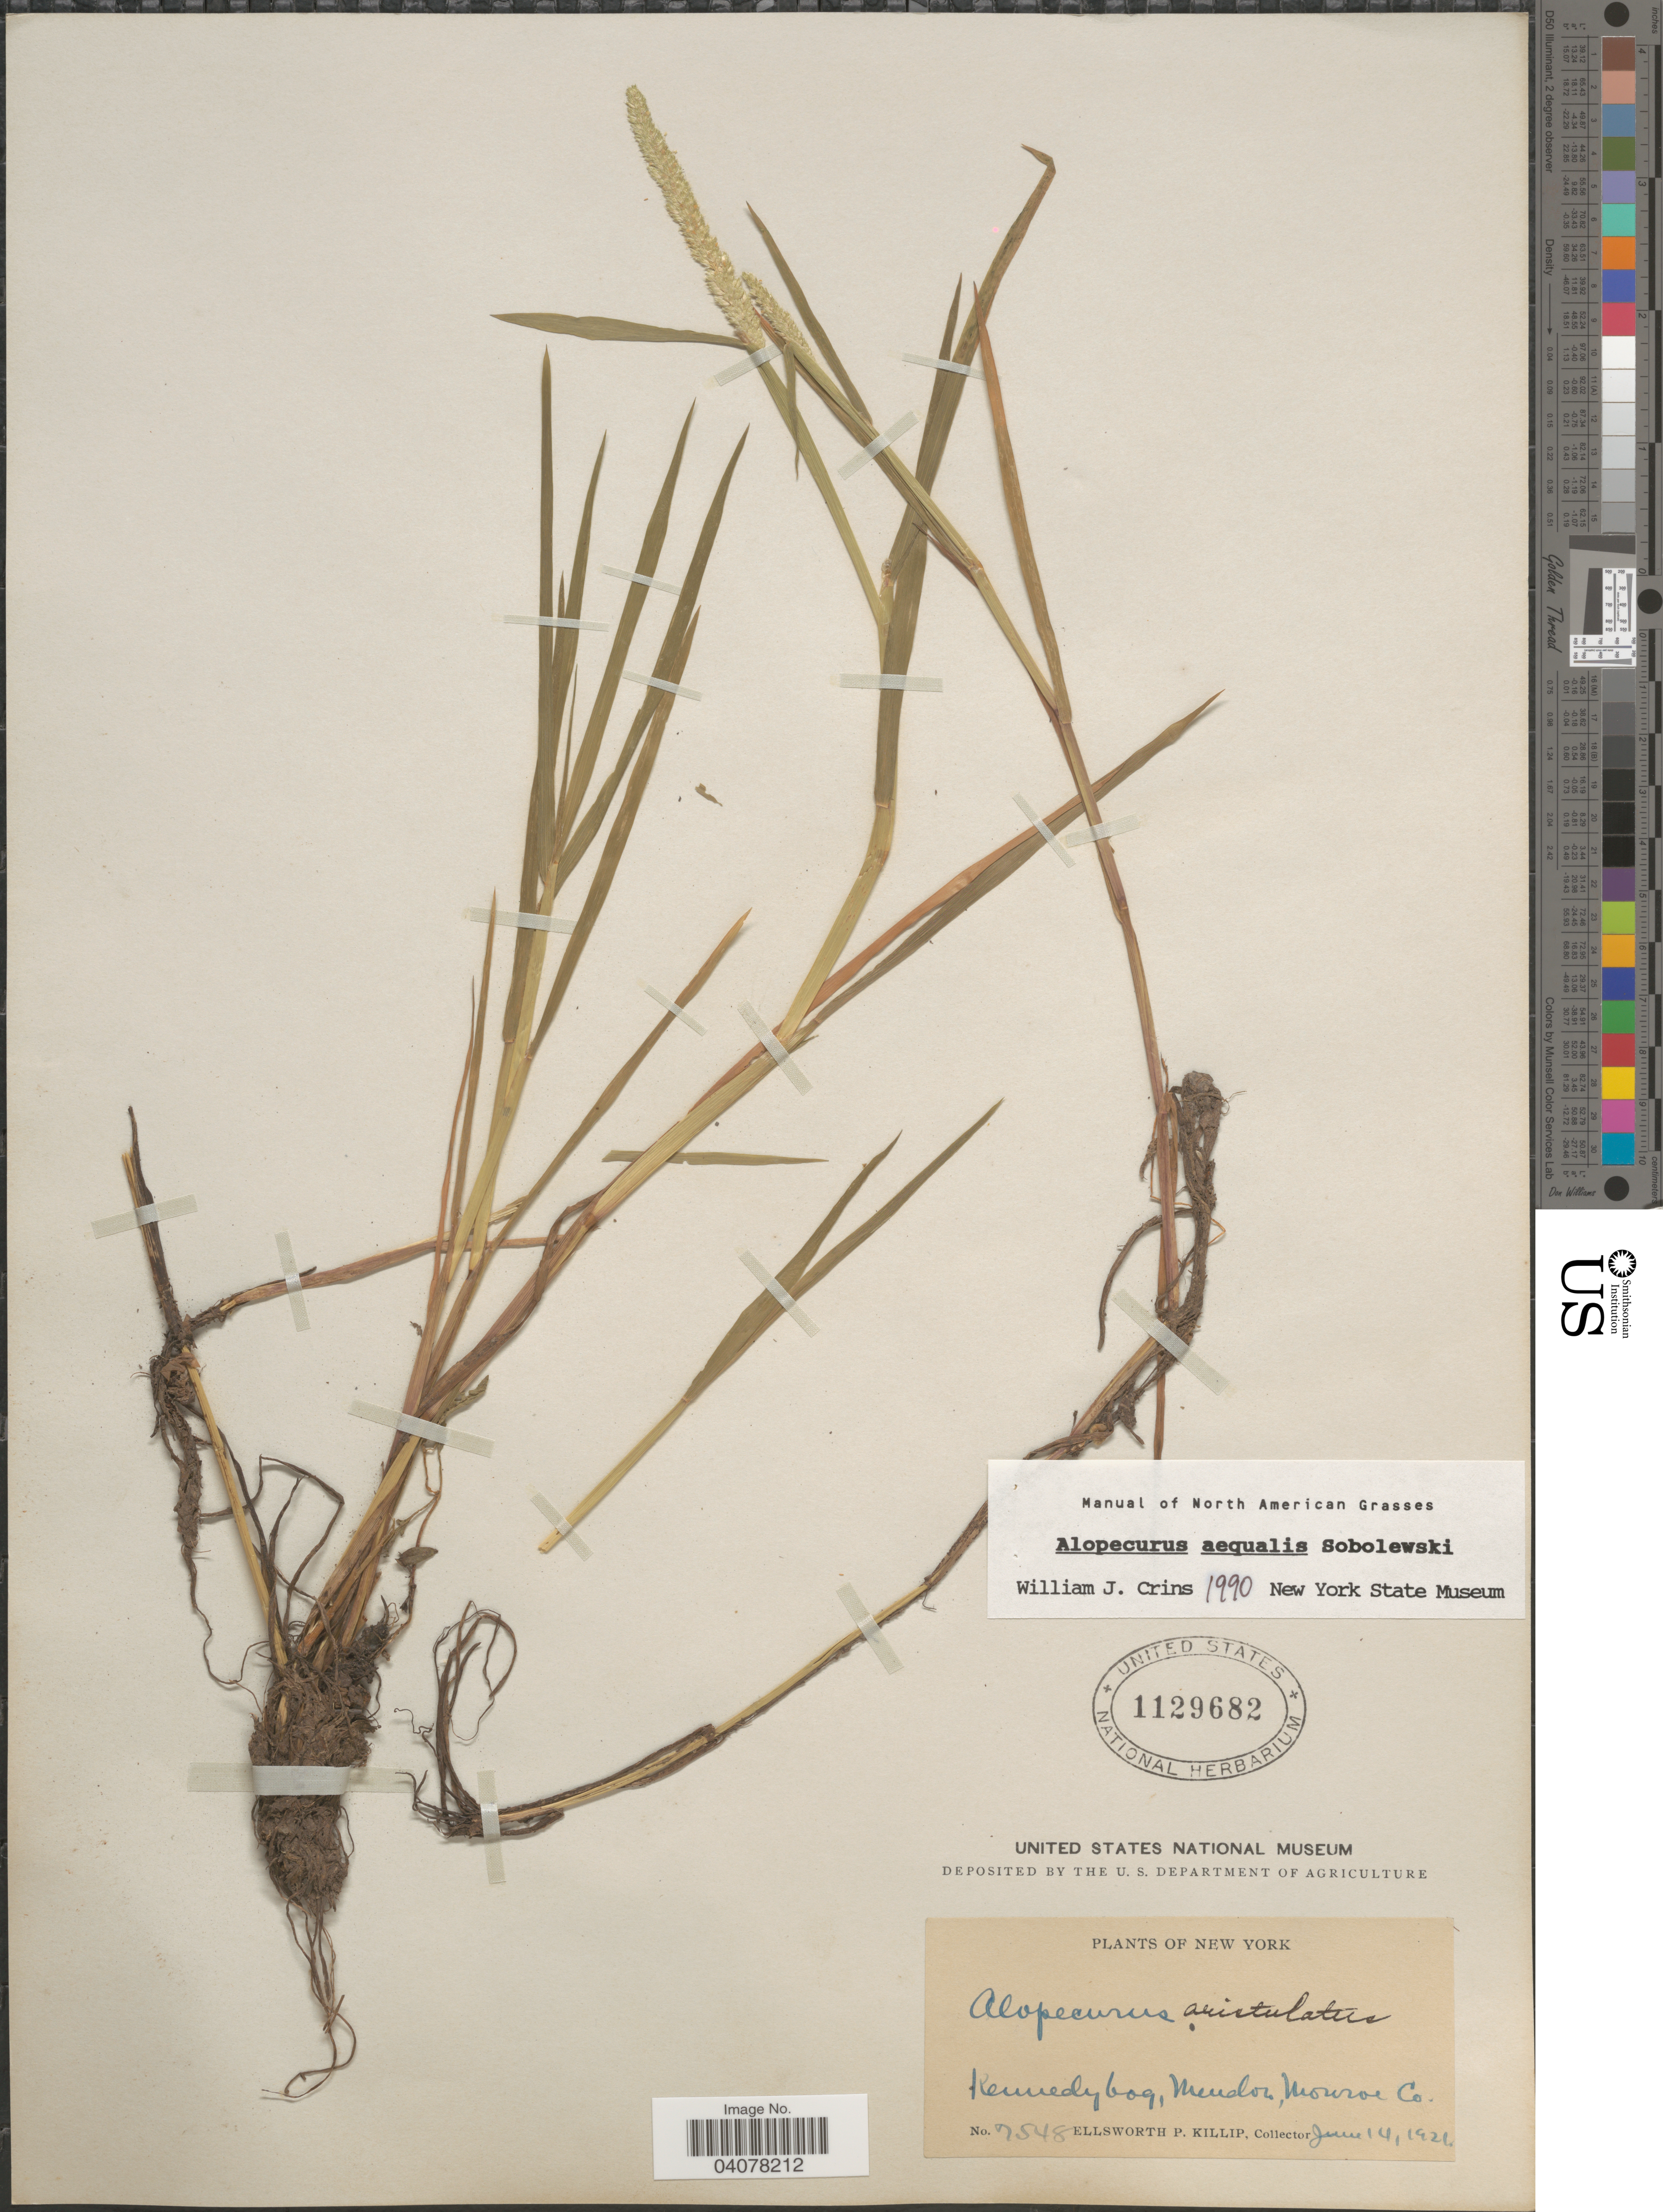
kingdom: Plantae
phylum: Tracheophyta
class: Liliopsida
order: Poales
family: Poaceae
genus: Alopecurus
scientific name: Alopecurus aequalis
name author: Sobol.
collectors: E. P. Killip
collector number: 7548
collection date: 1921-06-14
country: United States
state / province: New York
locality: Kennedy bog, Meadow, Monroe Co.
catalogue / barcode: US 1129682